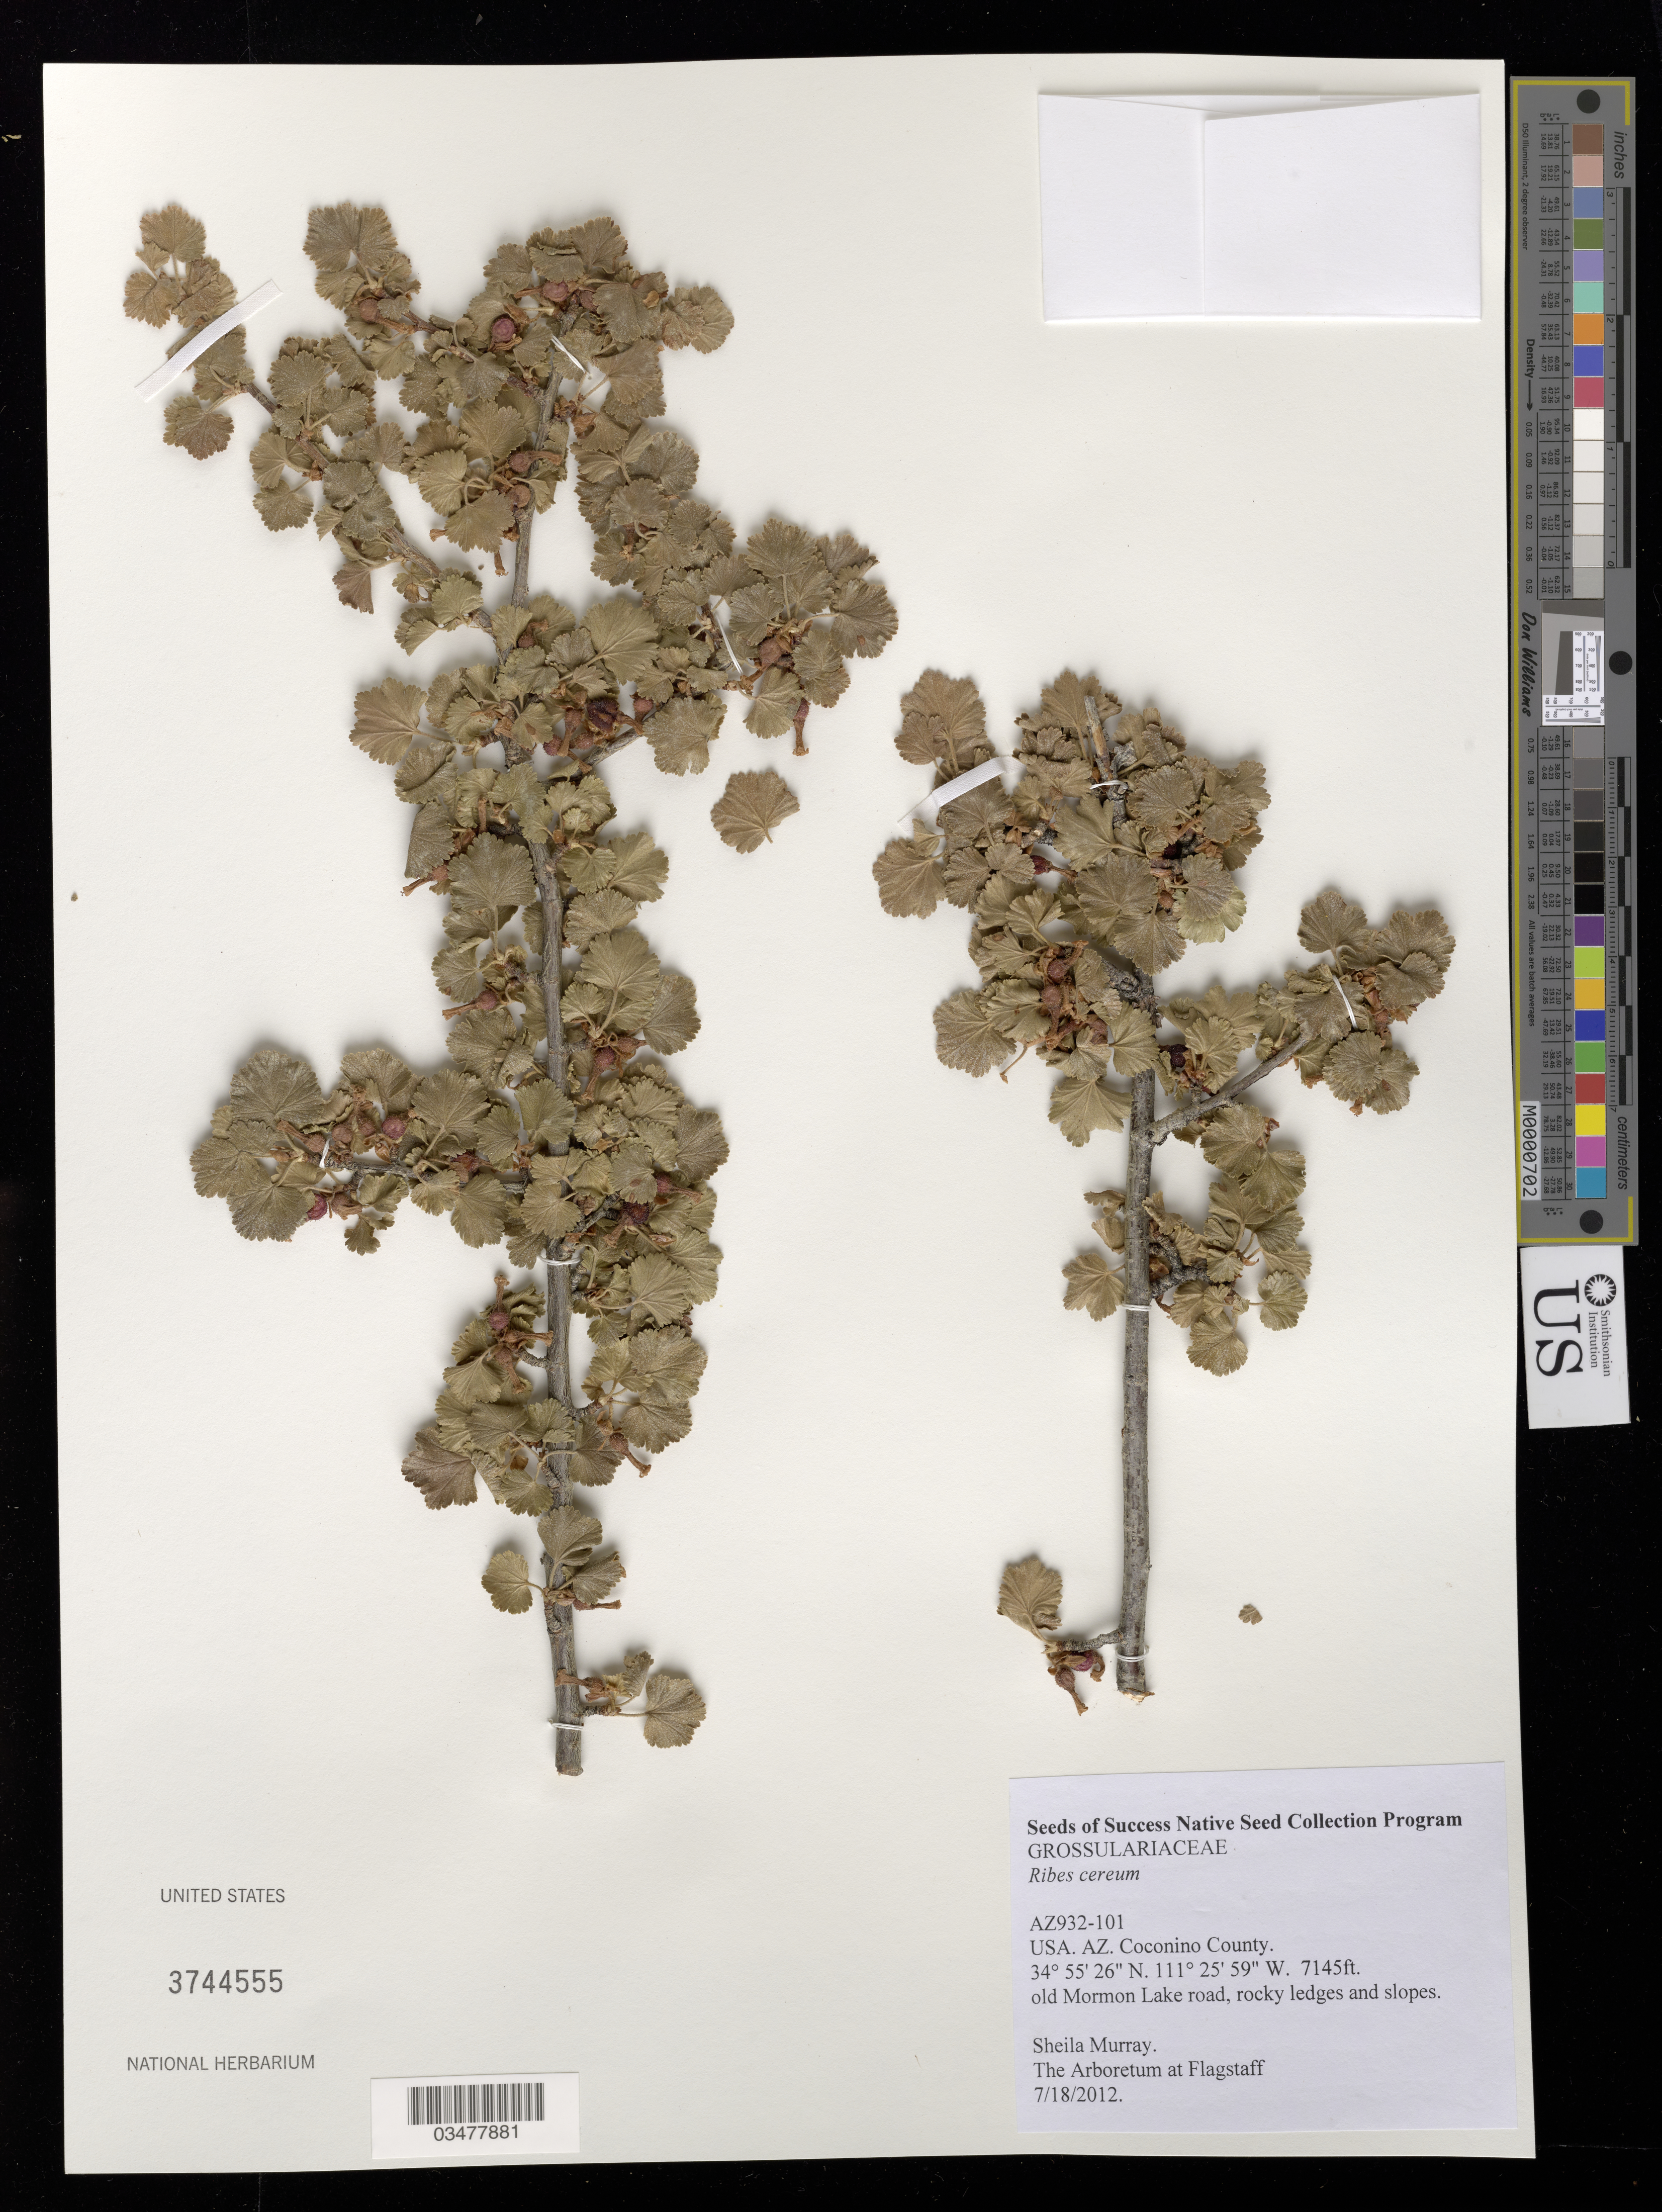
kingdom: Plantae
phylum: Tracheophyta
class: Magnoliopsida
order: Saxifragales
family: Grossulariaceae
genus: Ribes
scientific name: Ribes cereum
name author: Douglas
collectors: S. Murray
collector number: AZ932-101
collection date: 2012-07-18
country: United States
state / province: Arizona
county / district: Coconino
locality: Old Mormon Lake road, rocky ledges and slopes.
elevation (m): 2178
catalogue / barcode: US 3744555